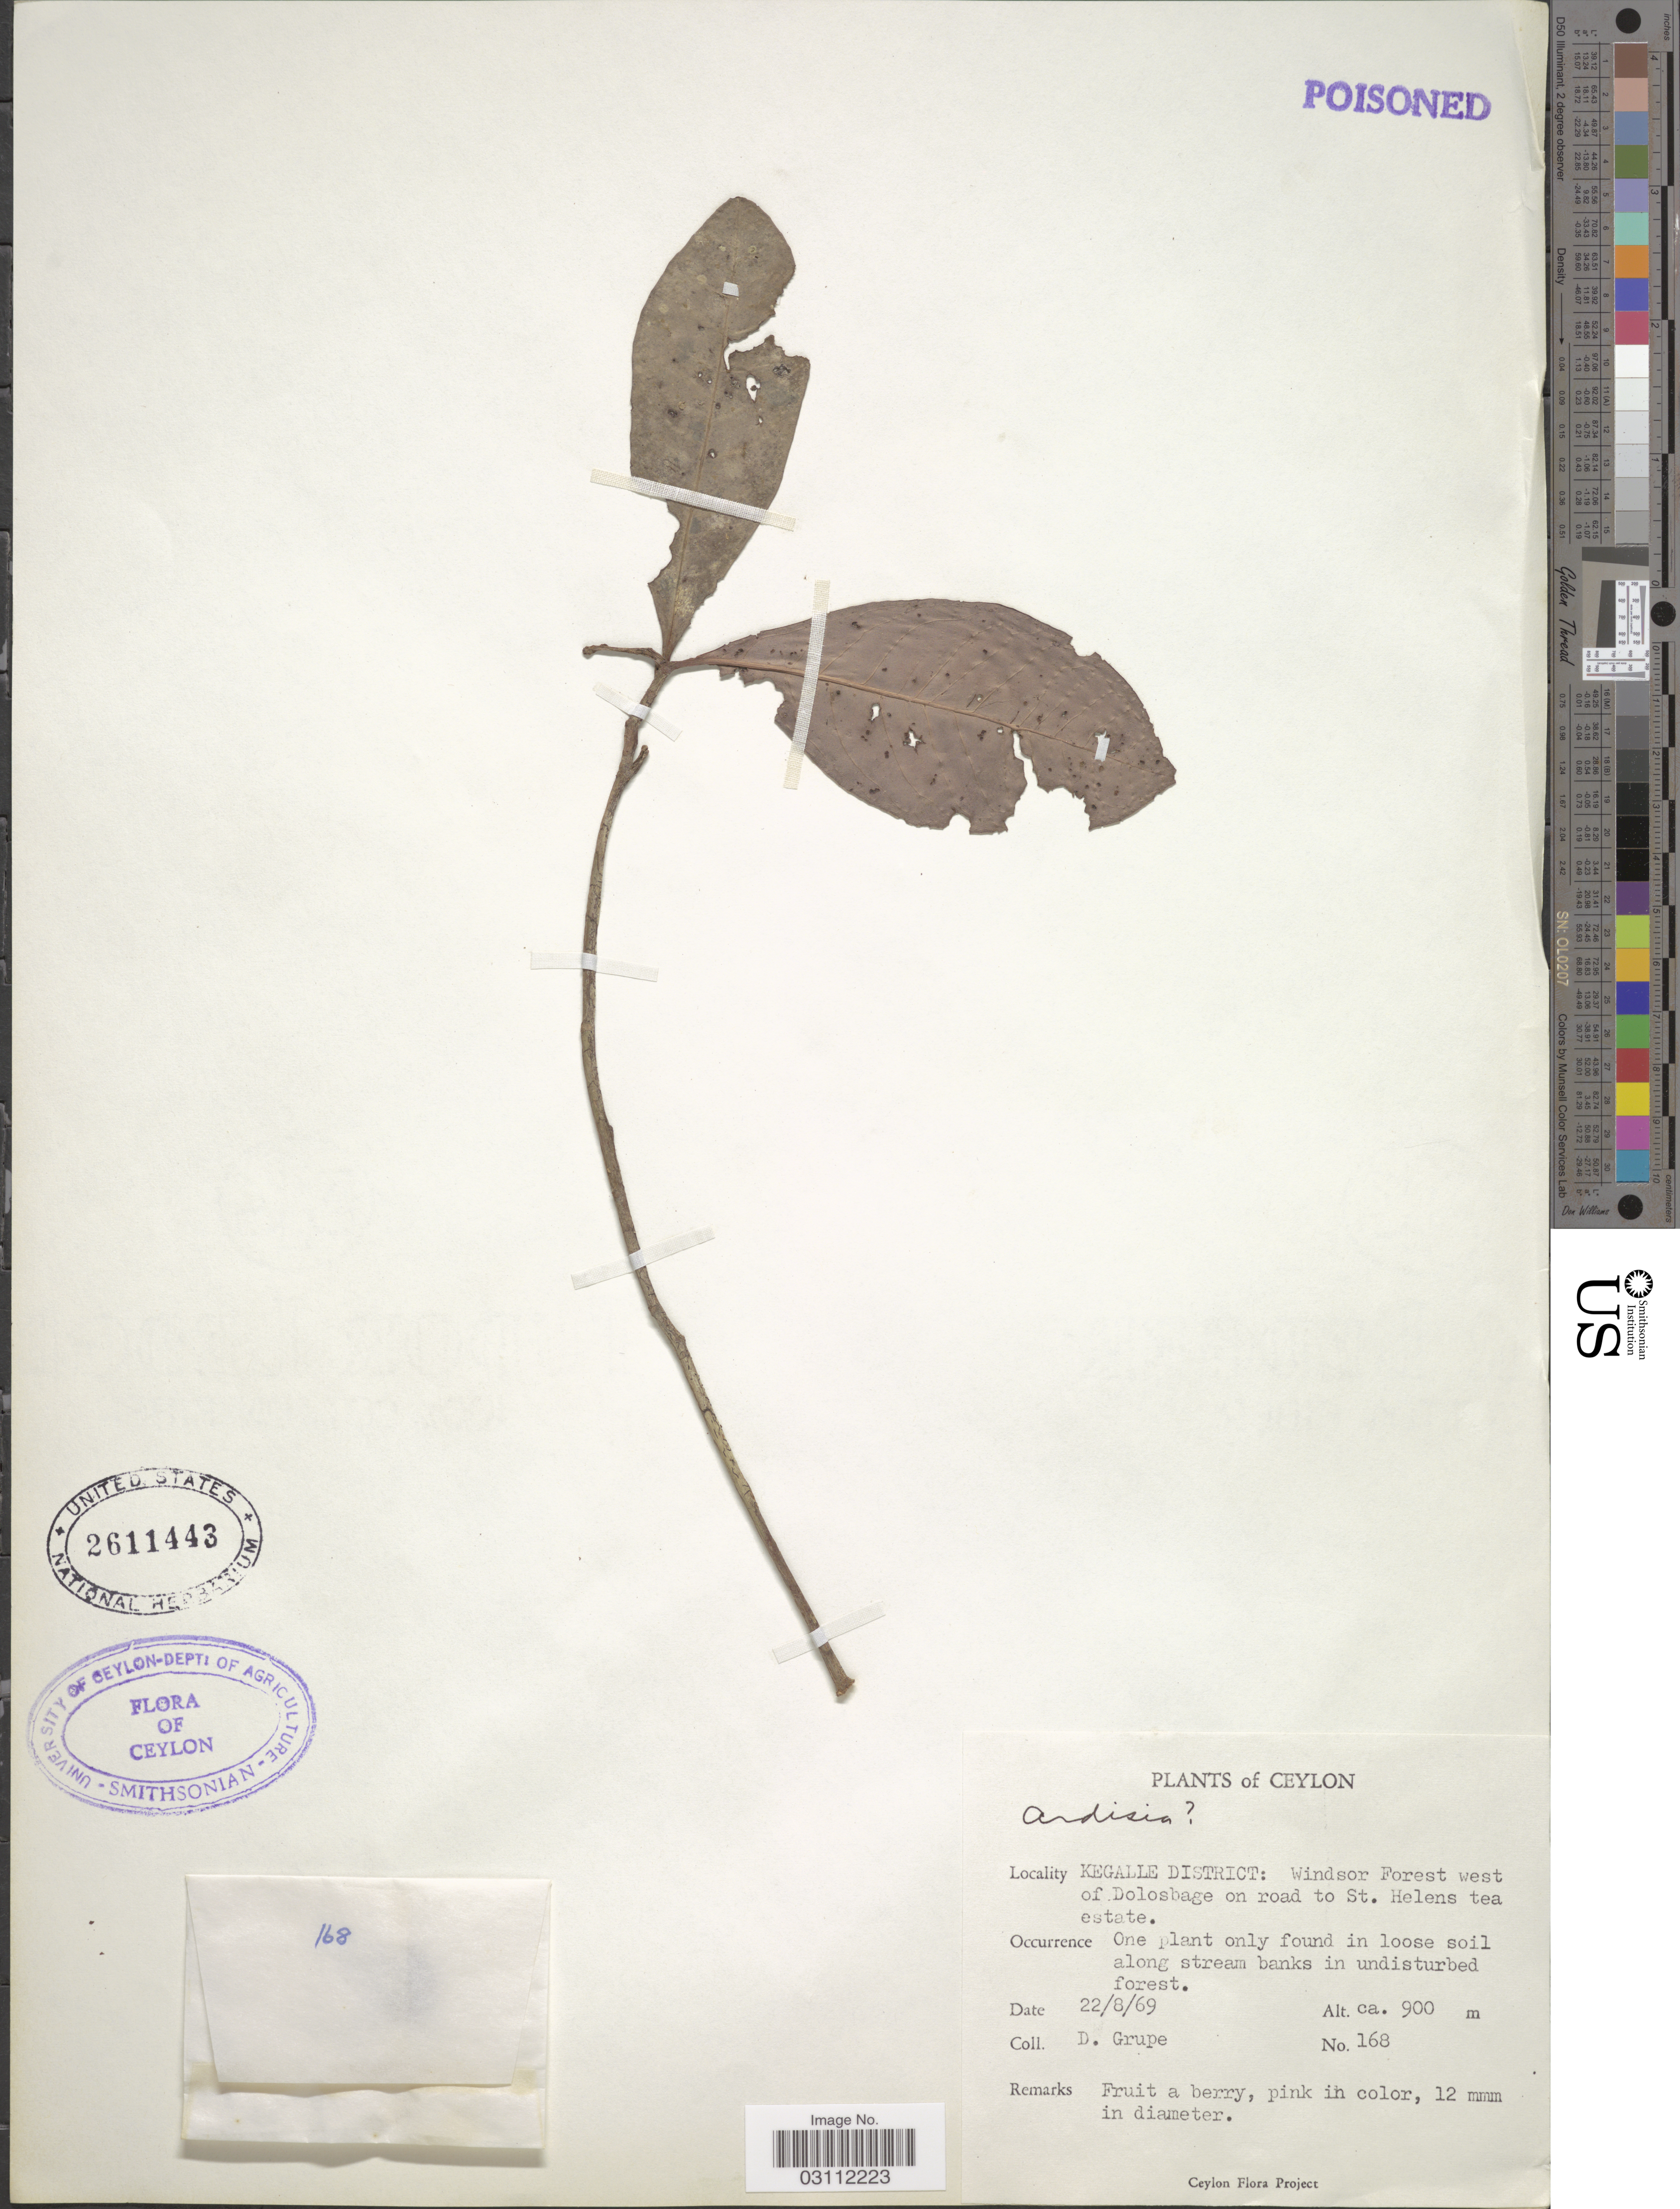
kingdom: Plantae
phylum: Tracheophyta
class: Magnoliopsida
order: Ericales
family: Primulaceae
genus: Ardisia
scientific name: Ardisia sp.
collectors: D. Grupe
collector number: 168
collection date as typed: Transcribed d/m/y: 22/8/69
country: Sri Lanka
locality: Ceylon. Kegalle District: Windsor Forest west of Dolosbage on road to St. Helens tea estate.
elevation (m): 900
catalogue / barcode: US 2611443